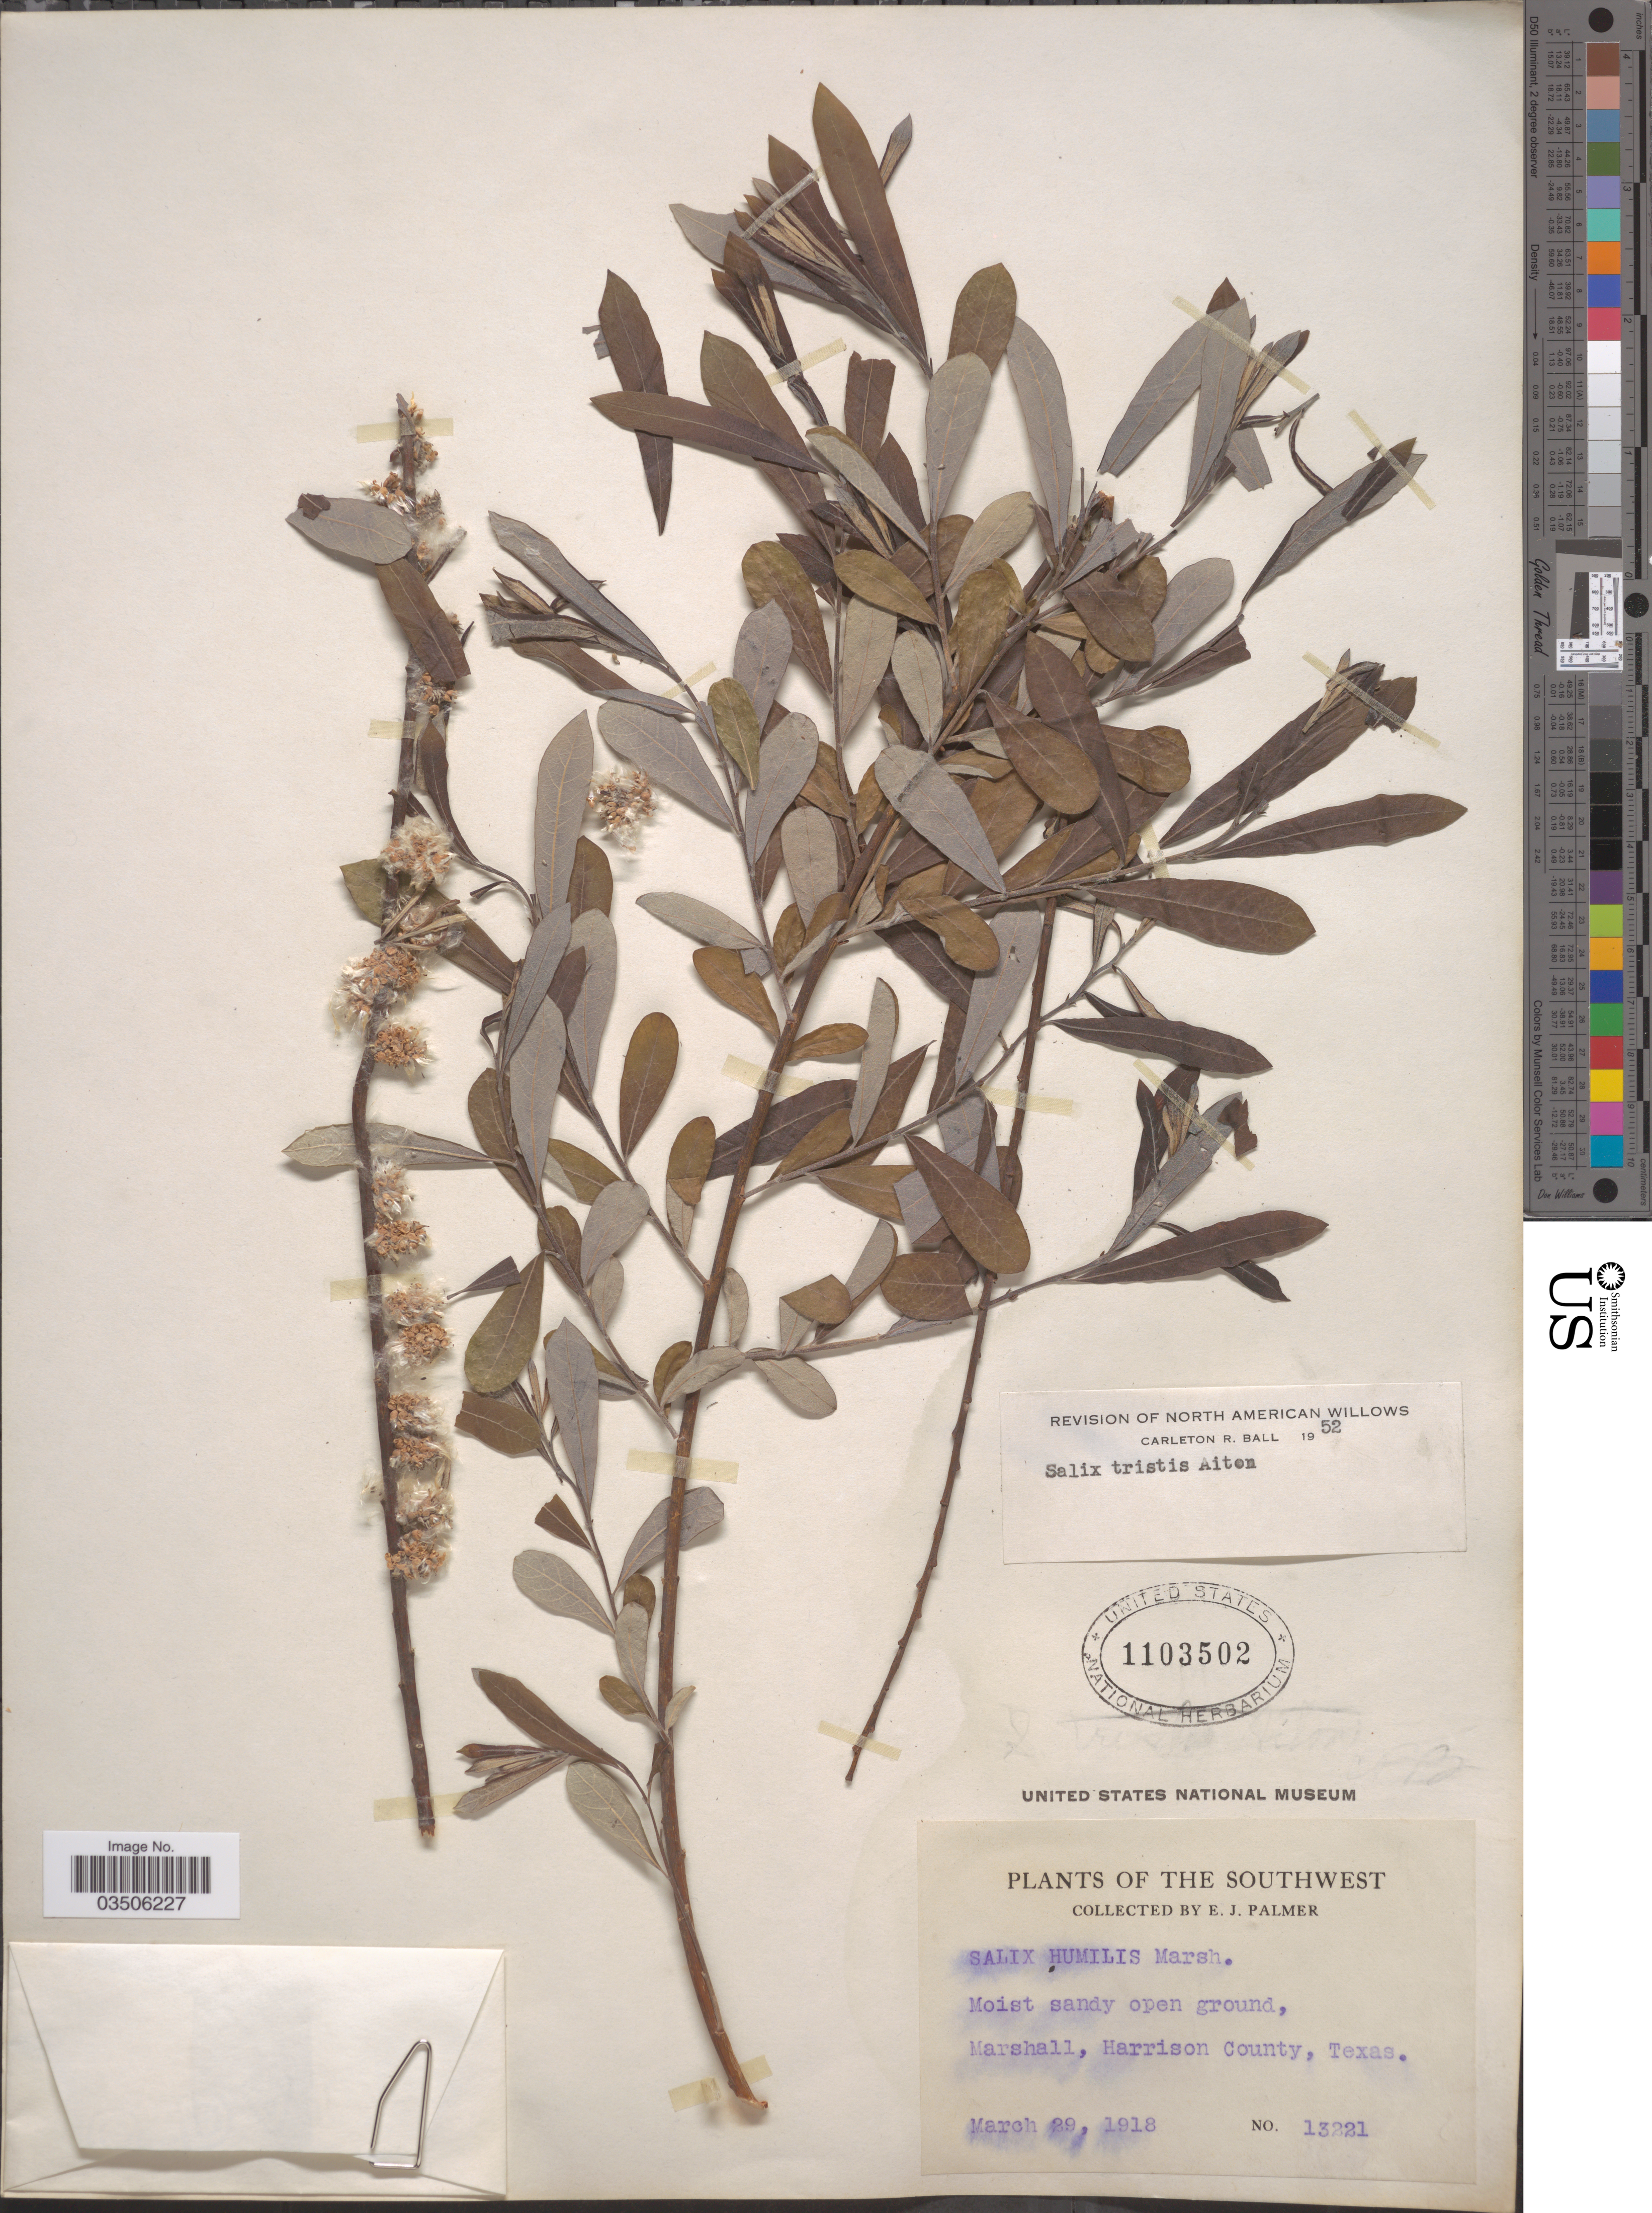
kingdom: Plantae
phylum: Tracheophyta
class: Magnoliopsida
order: Malpighiales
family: Salicaceae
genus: Salix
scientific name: Salix tristis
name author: Aiton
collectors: E. J. Palmer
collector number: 13221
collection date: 1918-03-29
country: United States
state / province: Texas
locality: Southwest. Marshall, Harrison County.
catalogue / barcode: US 1103502